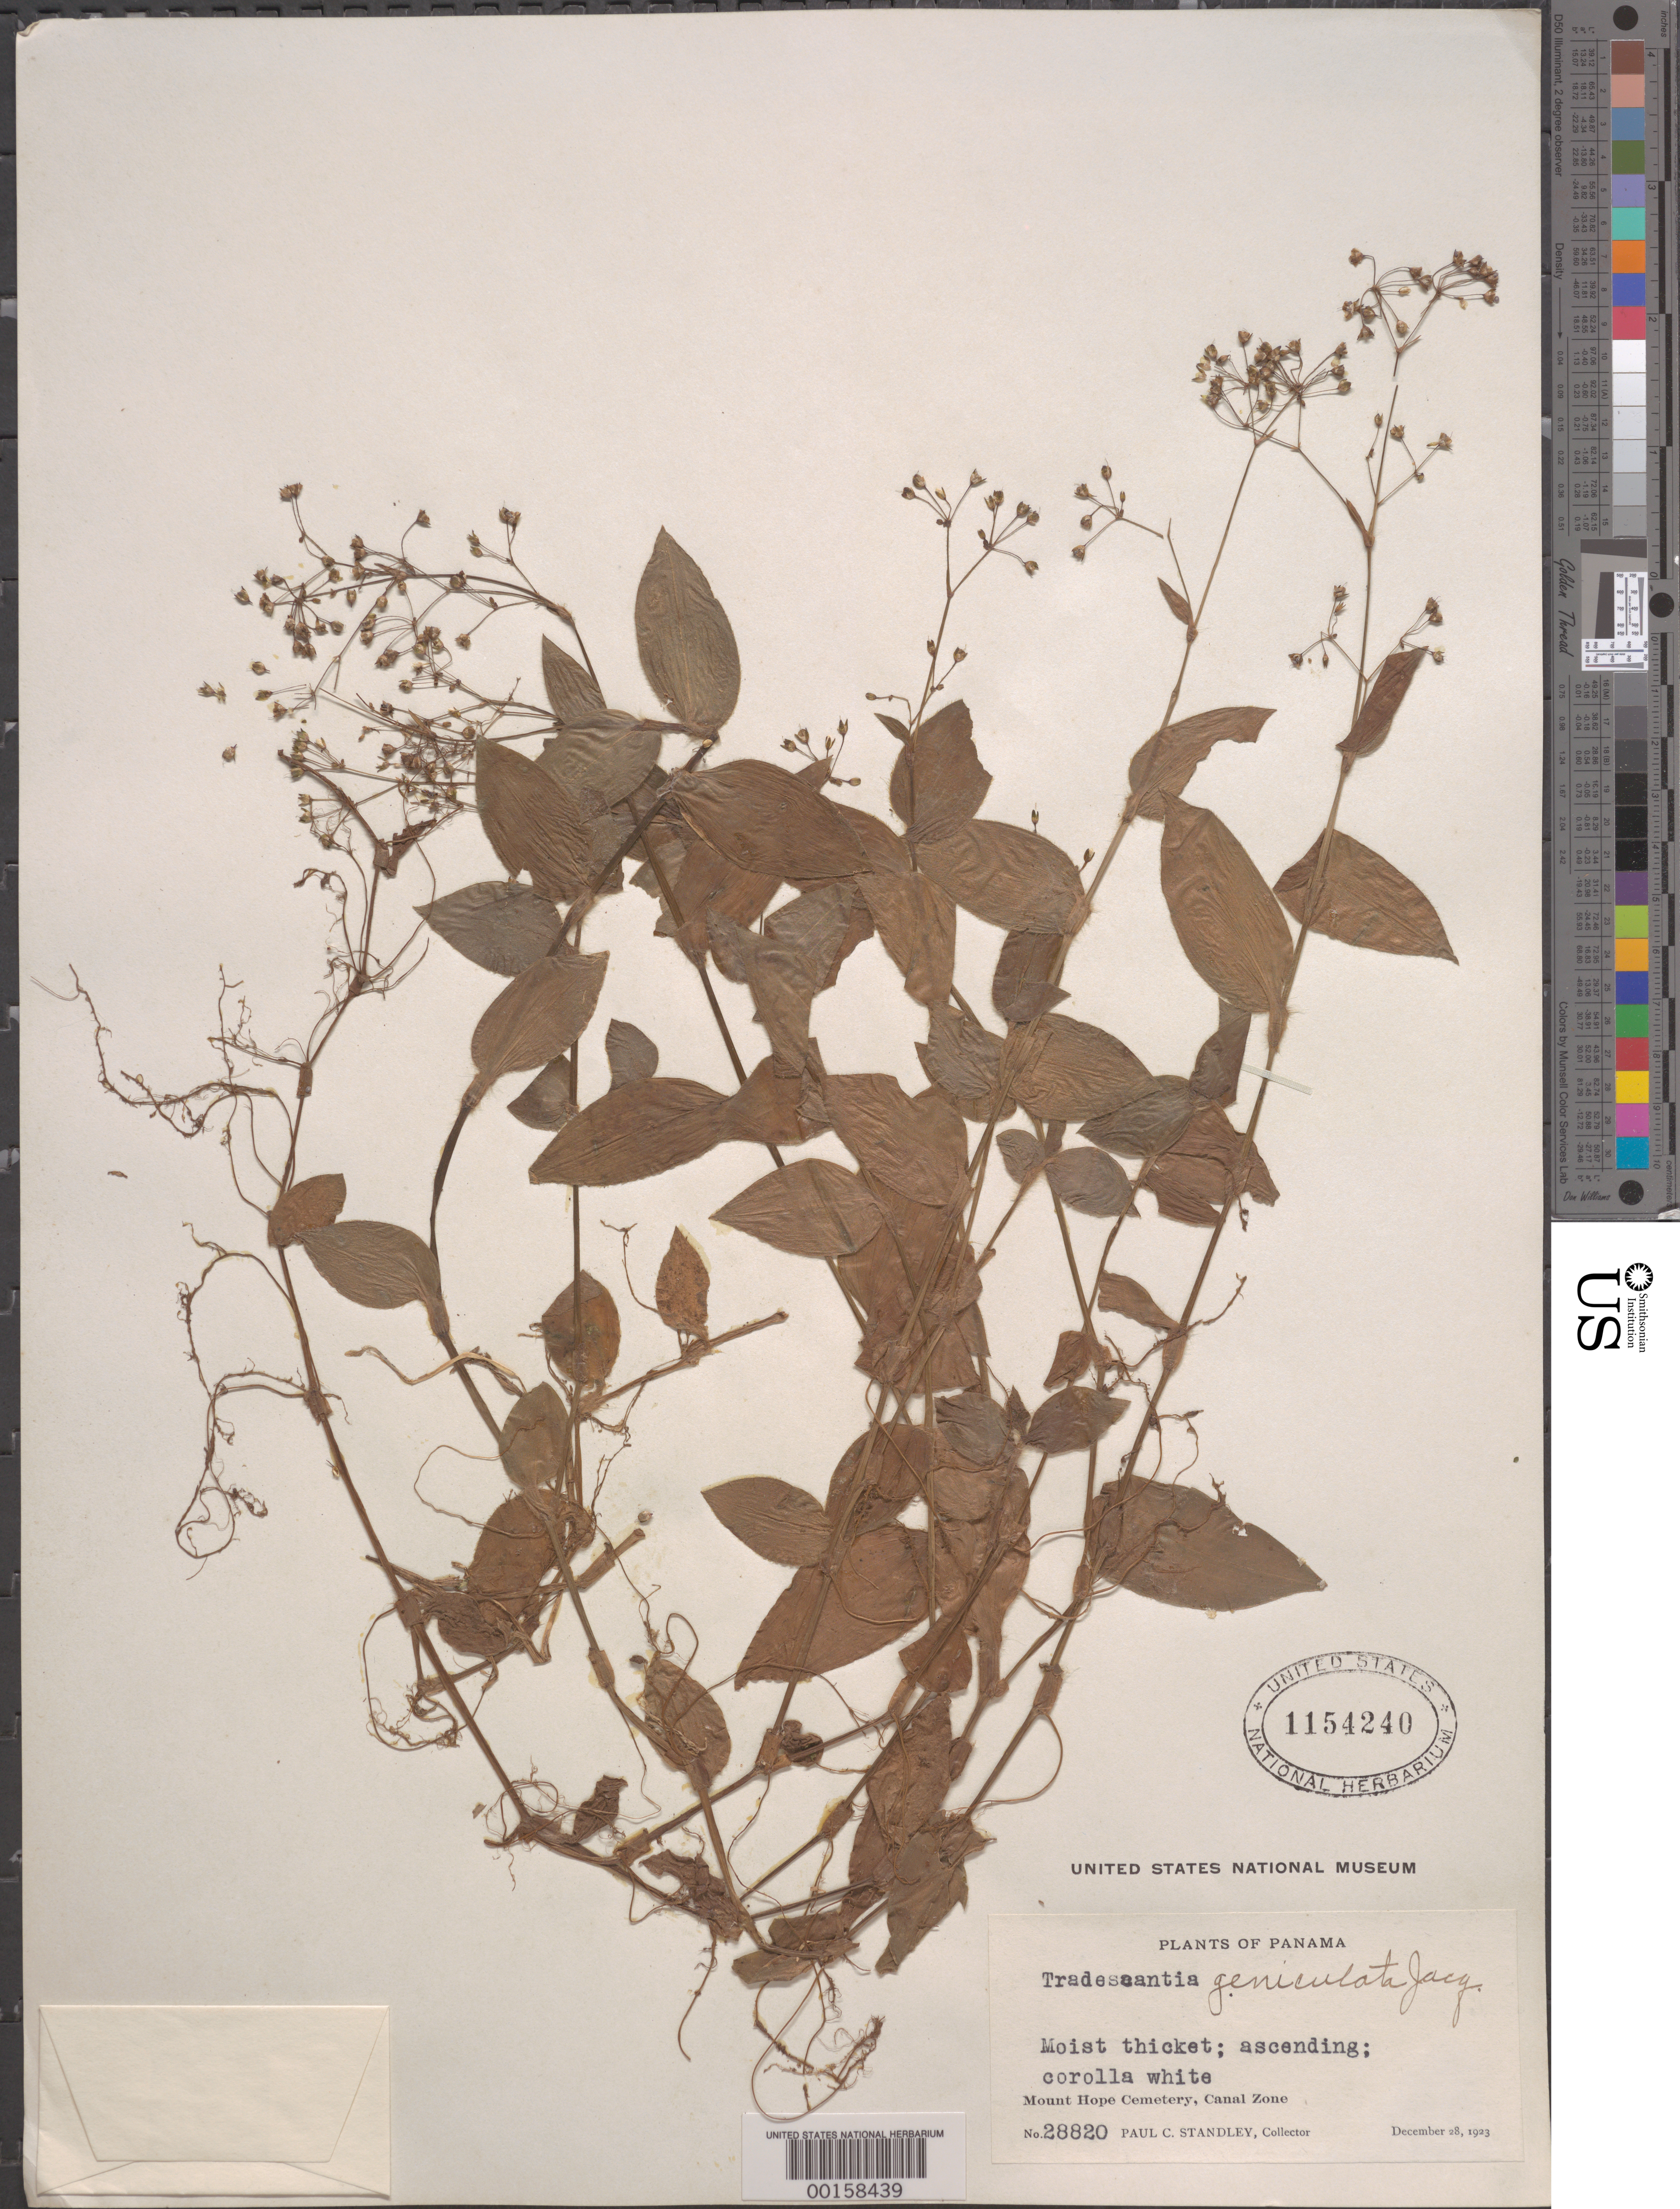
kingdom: Plantae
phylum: Tracheophyta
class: Liliopsida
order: Commelinales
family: Commelinaceae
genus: Gibasis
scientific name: Gibasis geniculata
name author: (Jacq.) Rohweder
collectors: P. C. Standley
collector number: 28820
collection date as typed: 28 Dec 1923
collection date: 1923-12-28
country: Panama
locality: Mount Hope Cemetery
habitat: Moist thicket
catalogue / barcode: US 1154240